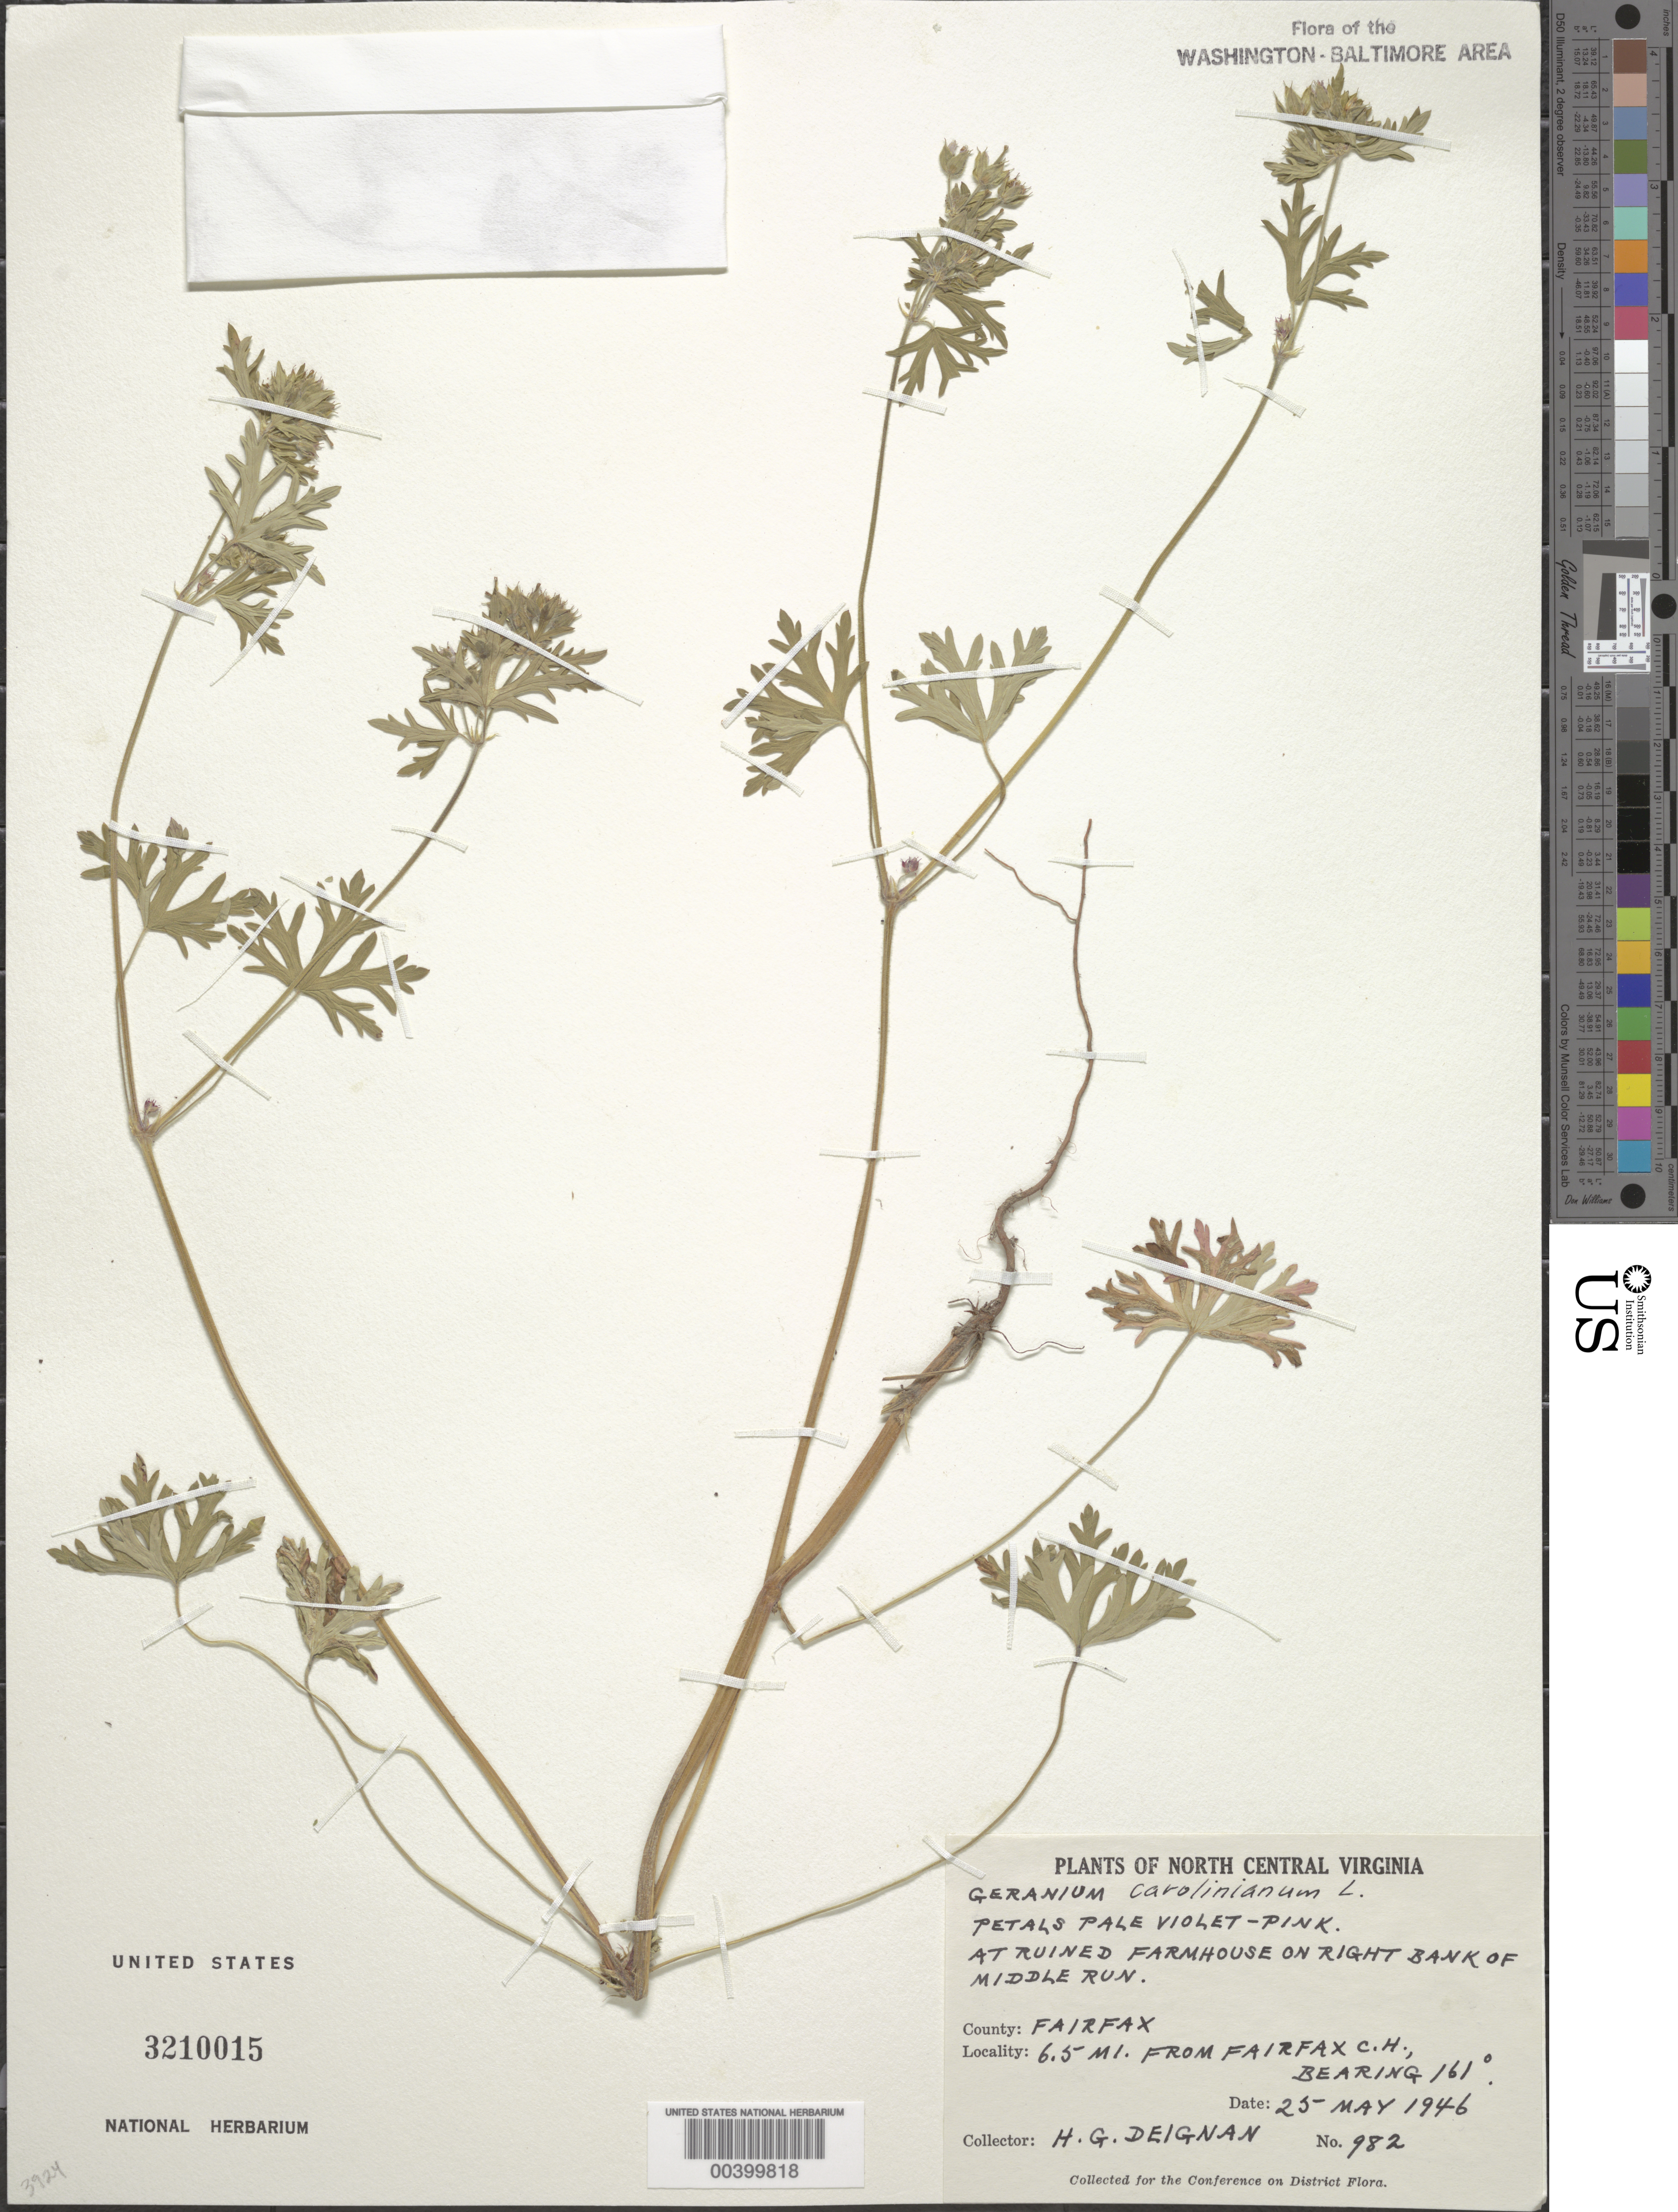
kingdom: Plantae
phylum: Tracheophyta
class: Magnoliopsida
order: Geraniales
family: Geraniaceae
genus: Geranium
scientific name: Geranium carolinianum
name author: L.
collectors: H. Deignan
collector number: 982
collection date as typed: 25 May 1946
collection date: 1946-05-25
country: United States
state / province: Virginia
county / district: Fairfax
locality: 6.5 M from Fairfax County Court House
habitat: At farmhouse ruins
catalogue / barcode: US 3210015